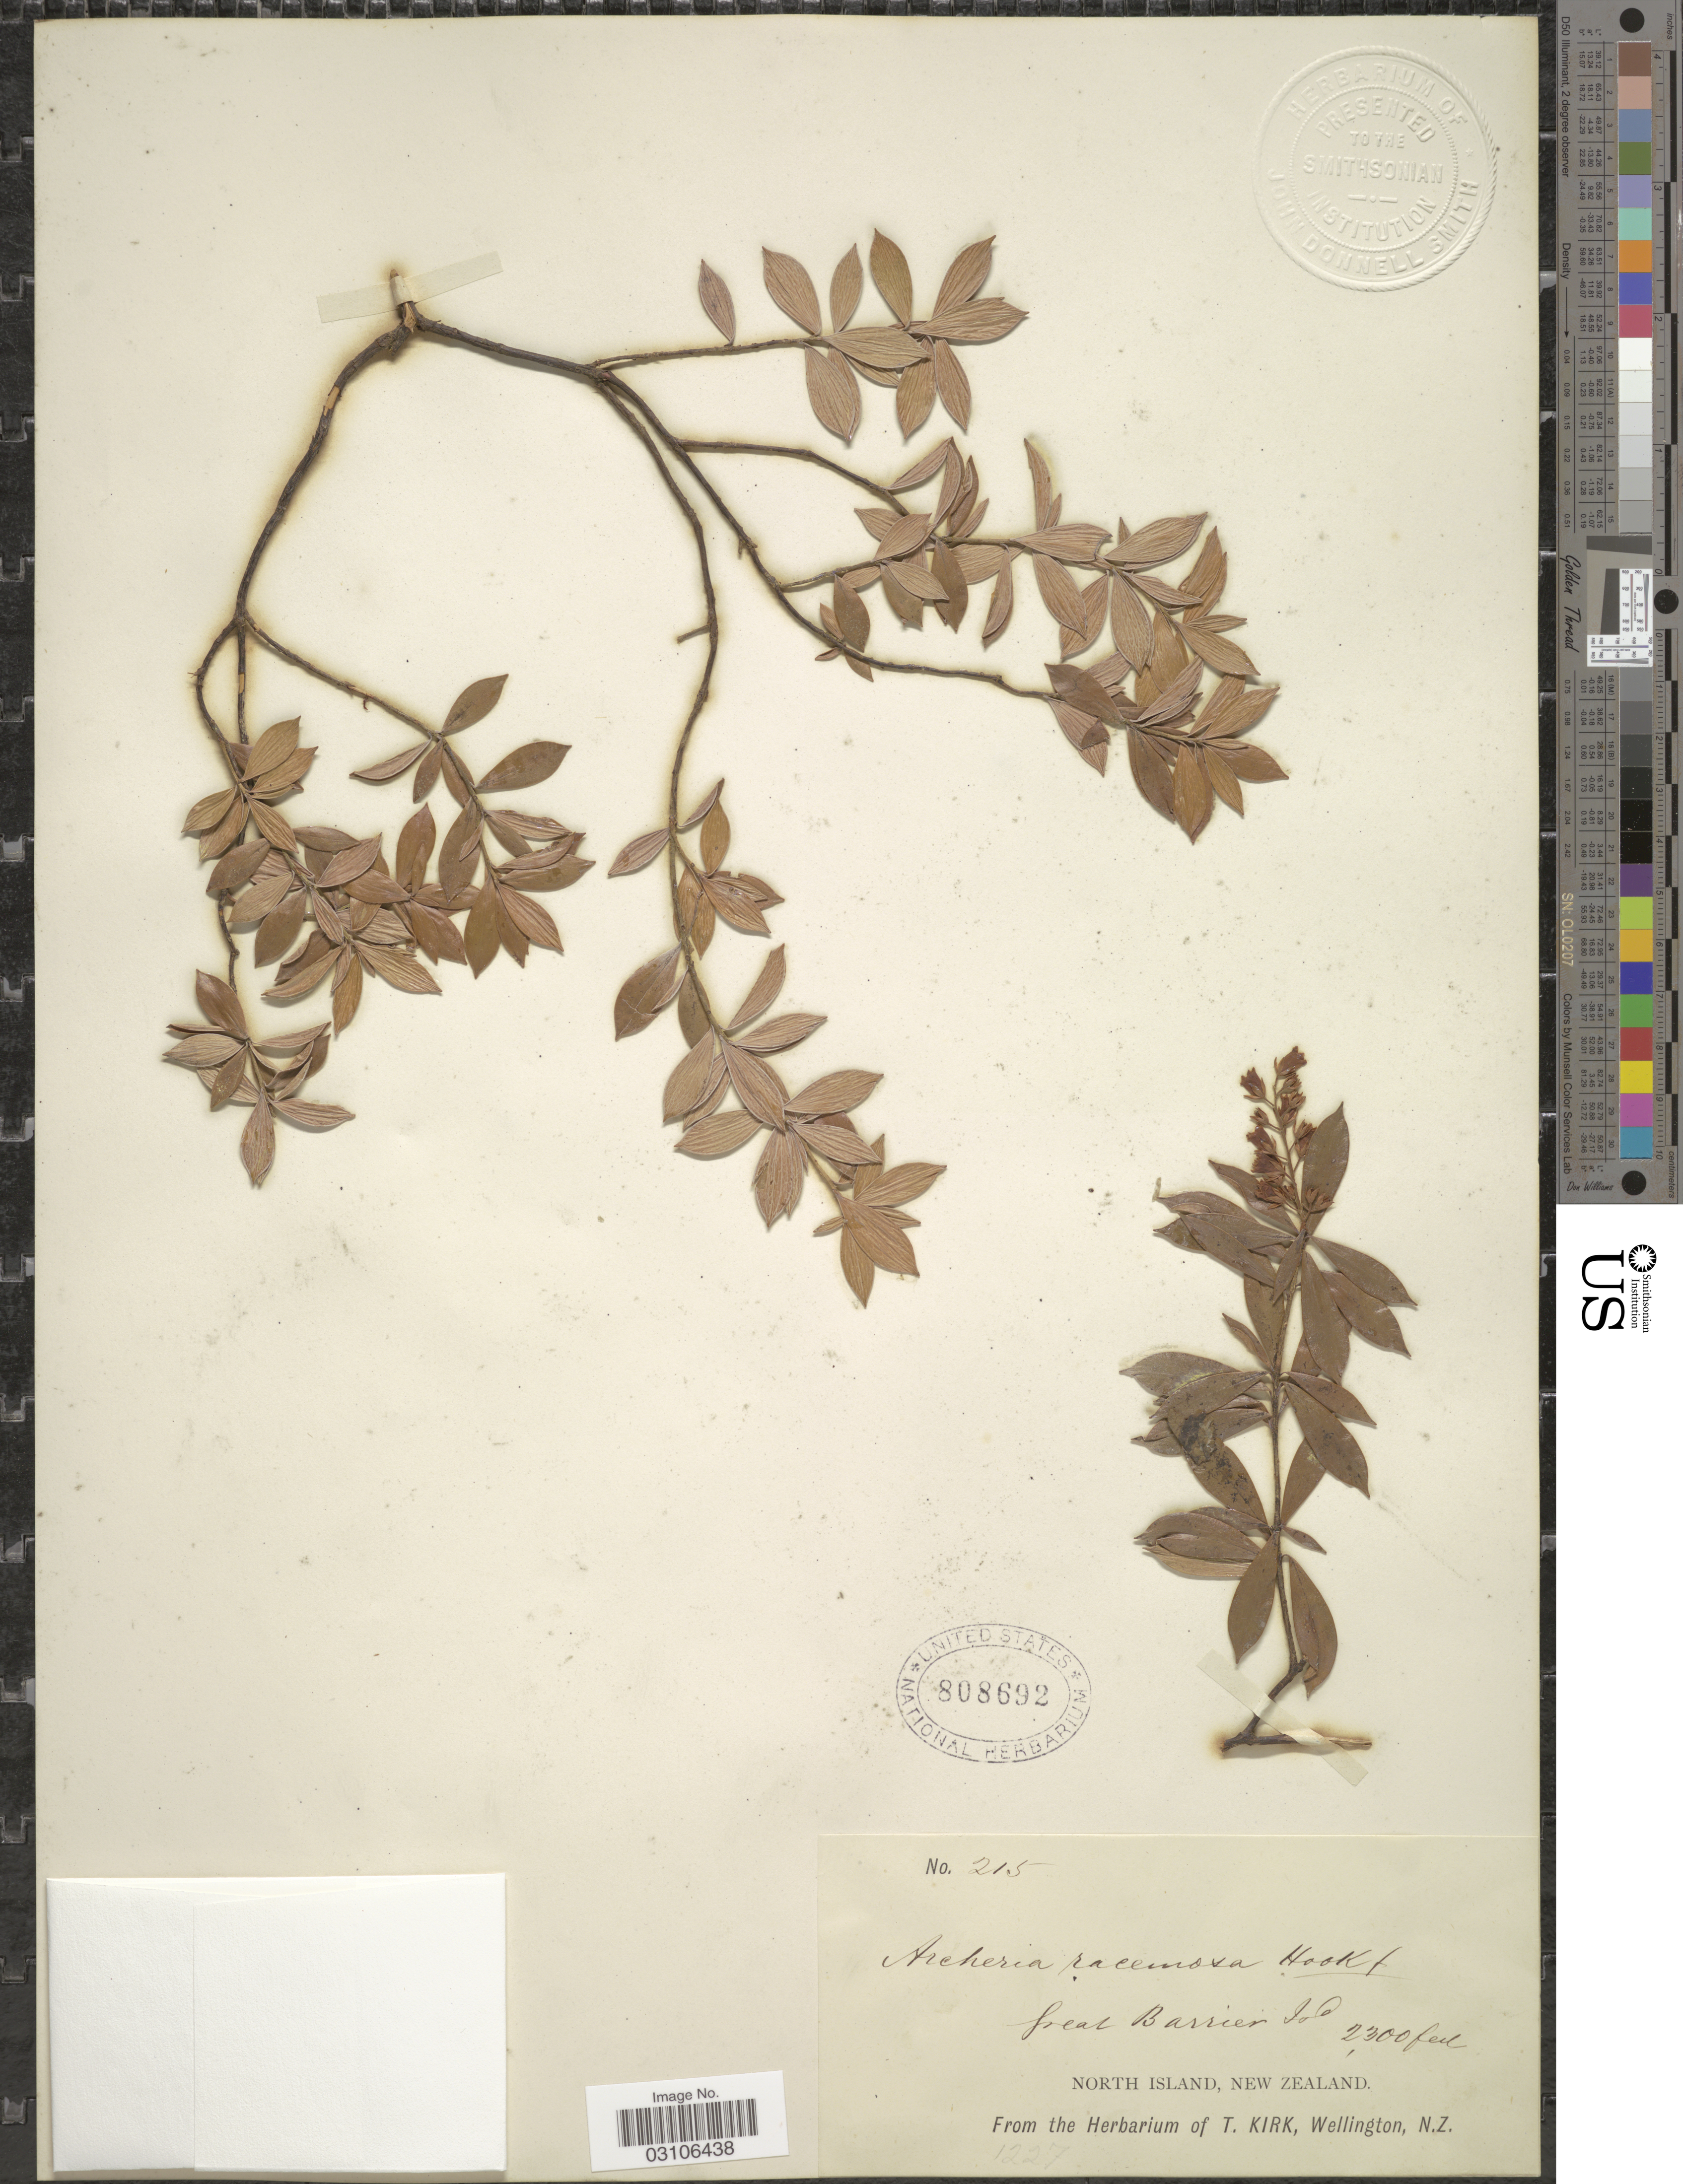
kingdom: Plantae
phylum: Tracheophyta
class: Magnoliopsida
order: Ericales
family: Ericaceae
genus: Archeria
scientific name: Archeria racemosa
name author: Hook. f.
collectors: ex herb. T. Kirk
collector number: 215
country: New Zealand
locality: Great Barrier Isd., North Island.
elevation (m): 701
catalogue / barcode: US 808692